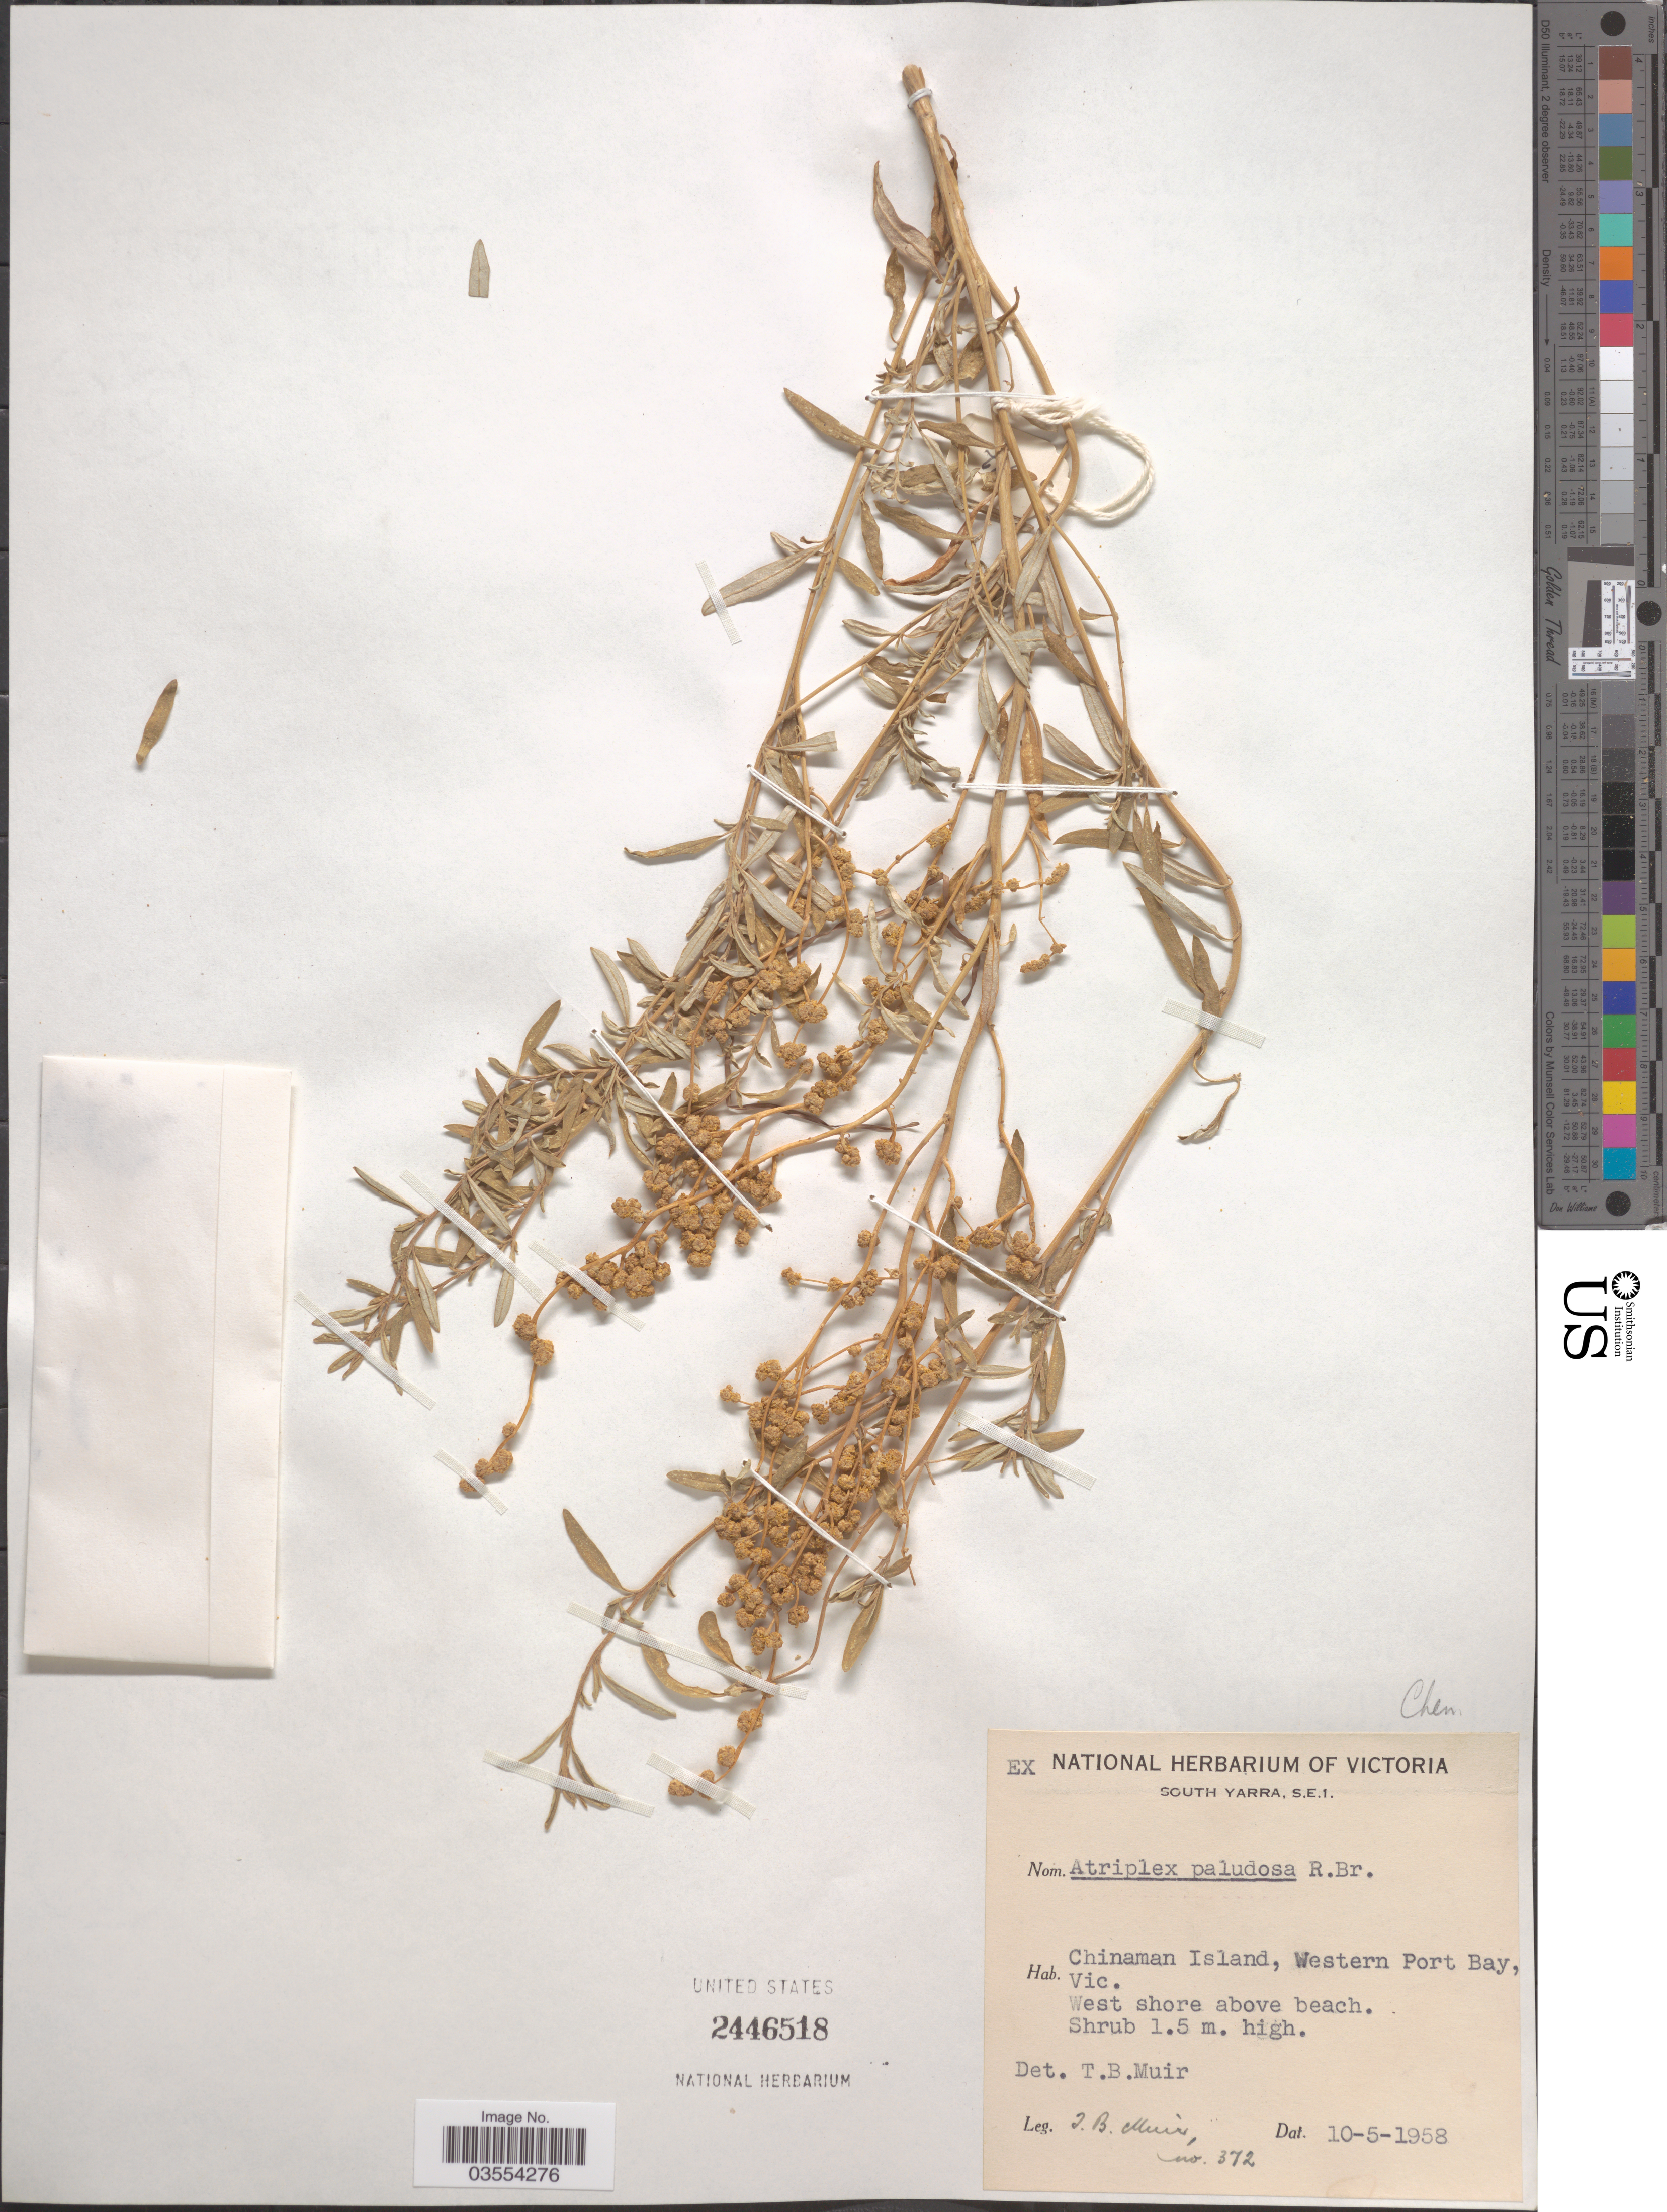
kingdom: Plantae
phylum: Tracheophyta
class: Magnoliopsida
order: Caryophyllales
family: Amaranthaceae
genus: Atriplex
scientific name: Atriplex paludosa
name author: R. Br.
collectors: T. Muir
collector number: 372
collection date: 1958-05-10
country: Australia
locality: Chinaman Island, Western Port Bay, Vic. West shore above beach.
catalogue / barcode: US 2446518